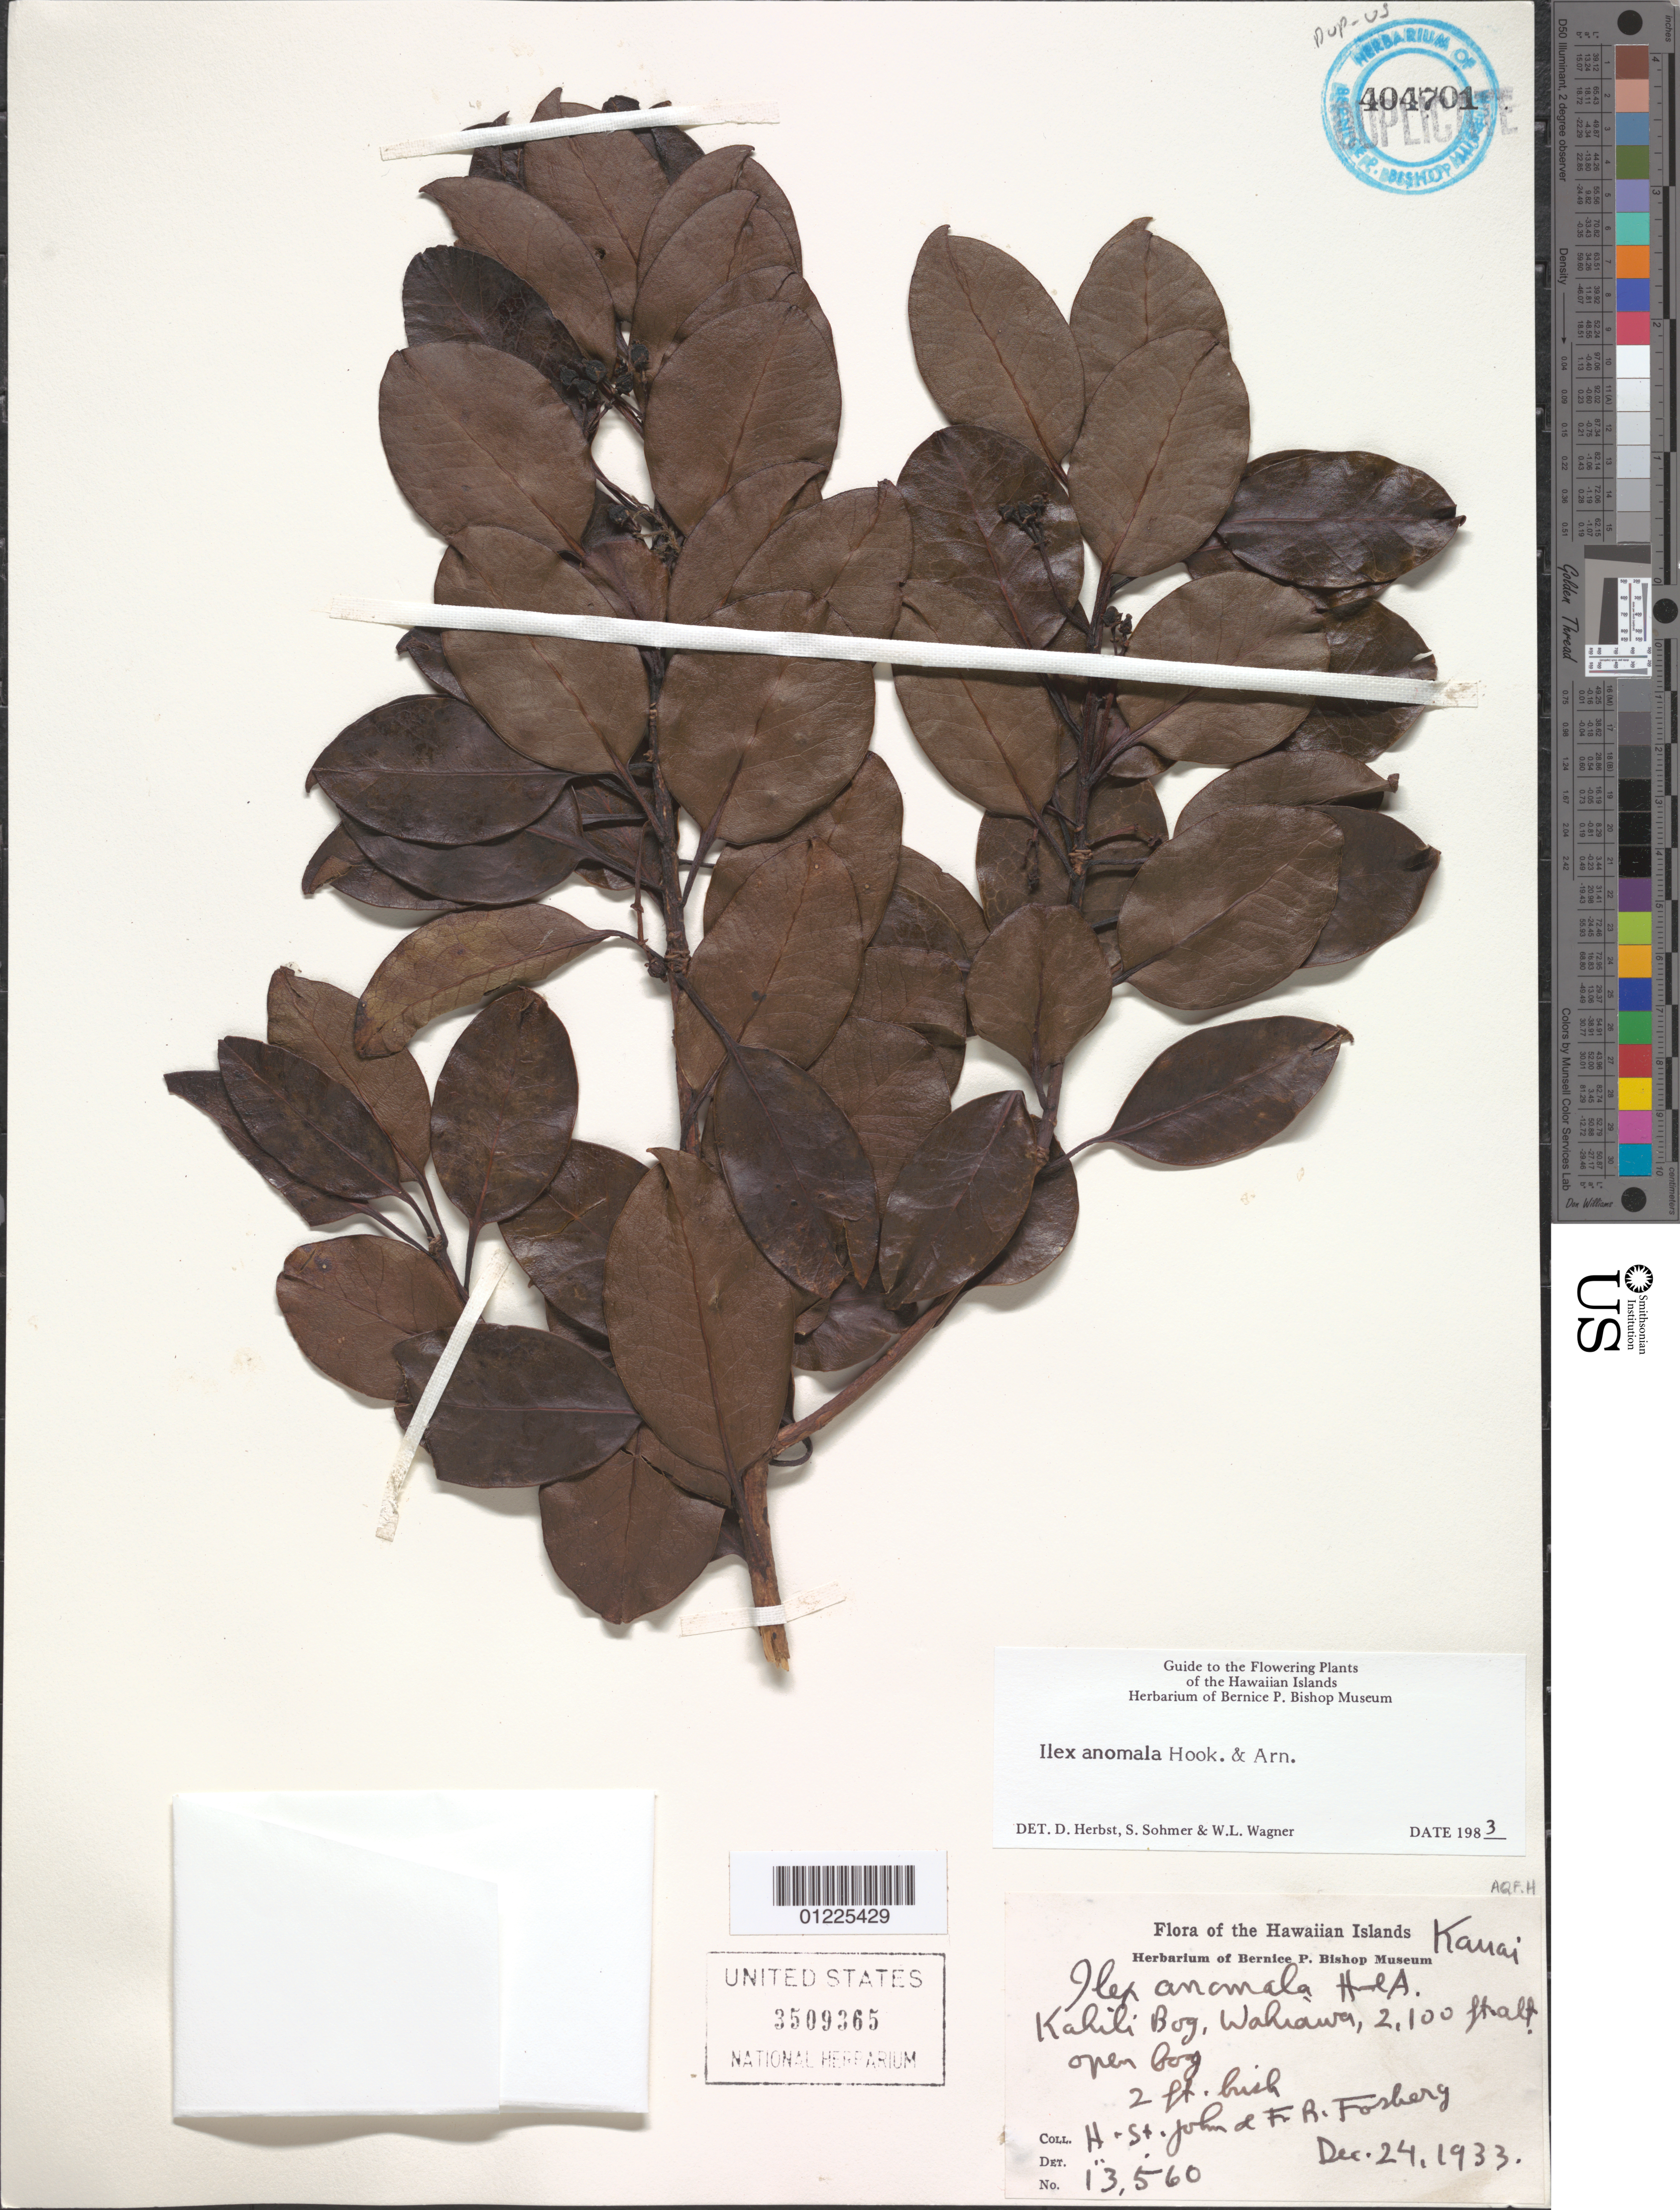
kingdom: Plantae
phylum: Tracheophyta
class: Magnoliopsida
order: Aquifoliales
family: Aquifoliaceae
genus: Ilex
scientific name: Ilex anomala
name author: Hook. & Arn.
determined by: Herbst, D. R.; Sohmer, S. H.; Wagner, W. L.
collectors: H. St. John & F. R. Fosberg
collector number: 13,560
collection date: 1933-12-24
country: United States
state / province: Hawaii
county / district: Kauai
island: Kaua'i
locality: Wahiawa, Kahili bog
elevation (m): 640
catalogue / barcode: US 3509365